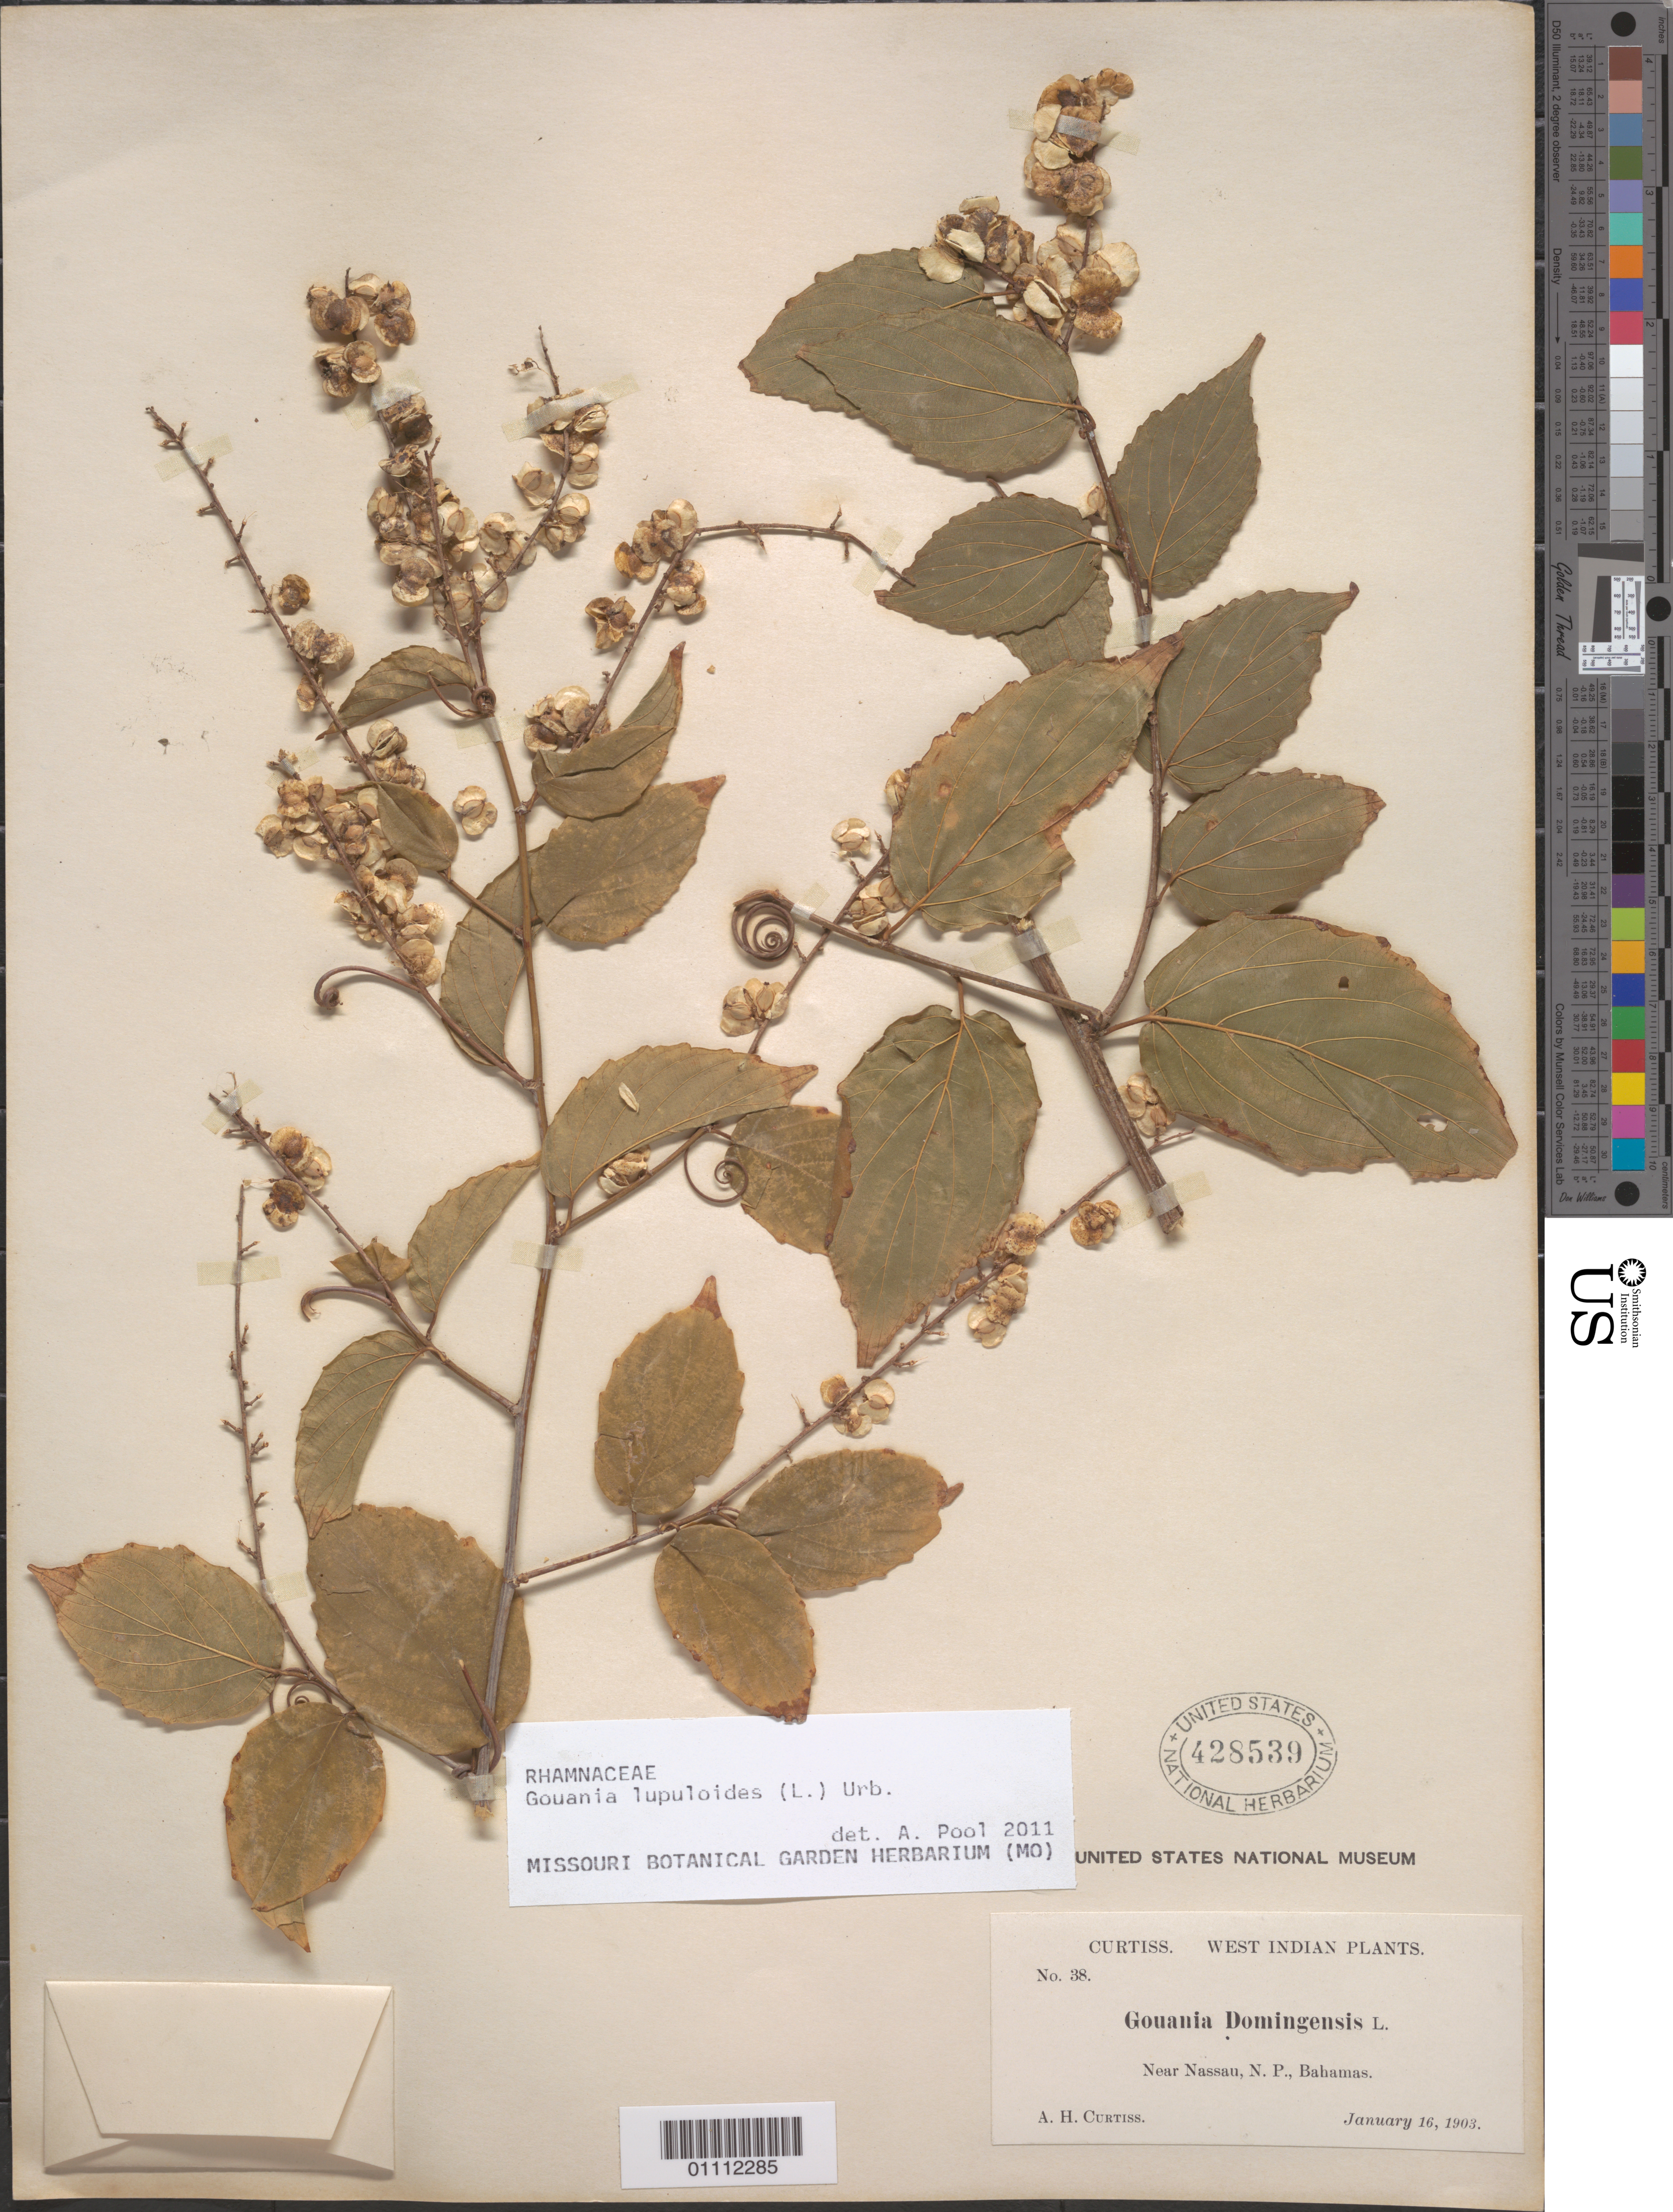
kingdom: Plantae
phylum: Tracheophyta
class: Magnoliopsida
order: Rosales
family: Rhamnaceae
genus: Gouania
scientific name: Gouania lupuloides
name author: (L.) Urb.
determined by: Pool, A., (MO), Missouri Botanical Garden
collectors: A. H. Curtiss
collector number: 38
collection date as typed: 16 Jan 1903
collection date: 1903-01-16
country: Bahamas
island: New Providence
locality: Nassau, near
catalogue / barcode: US 428539